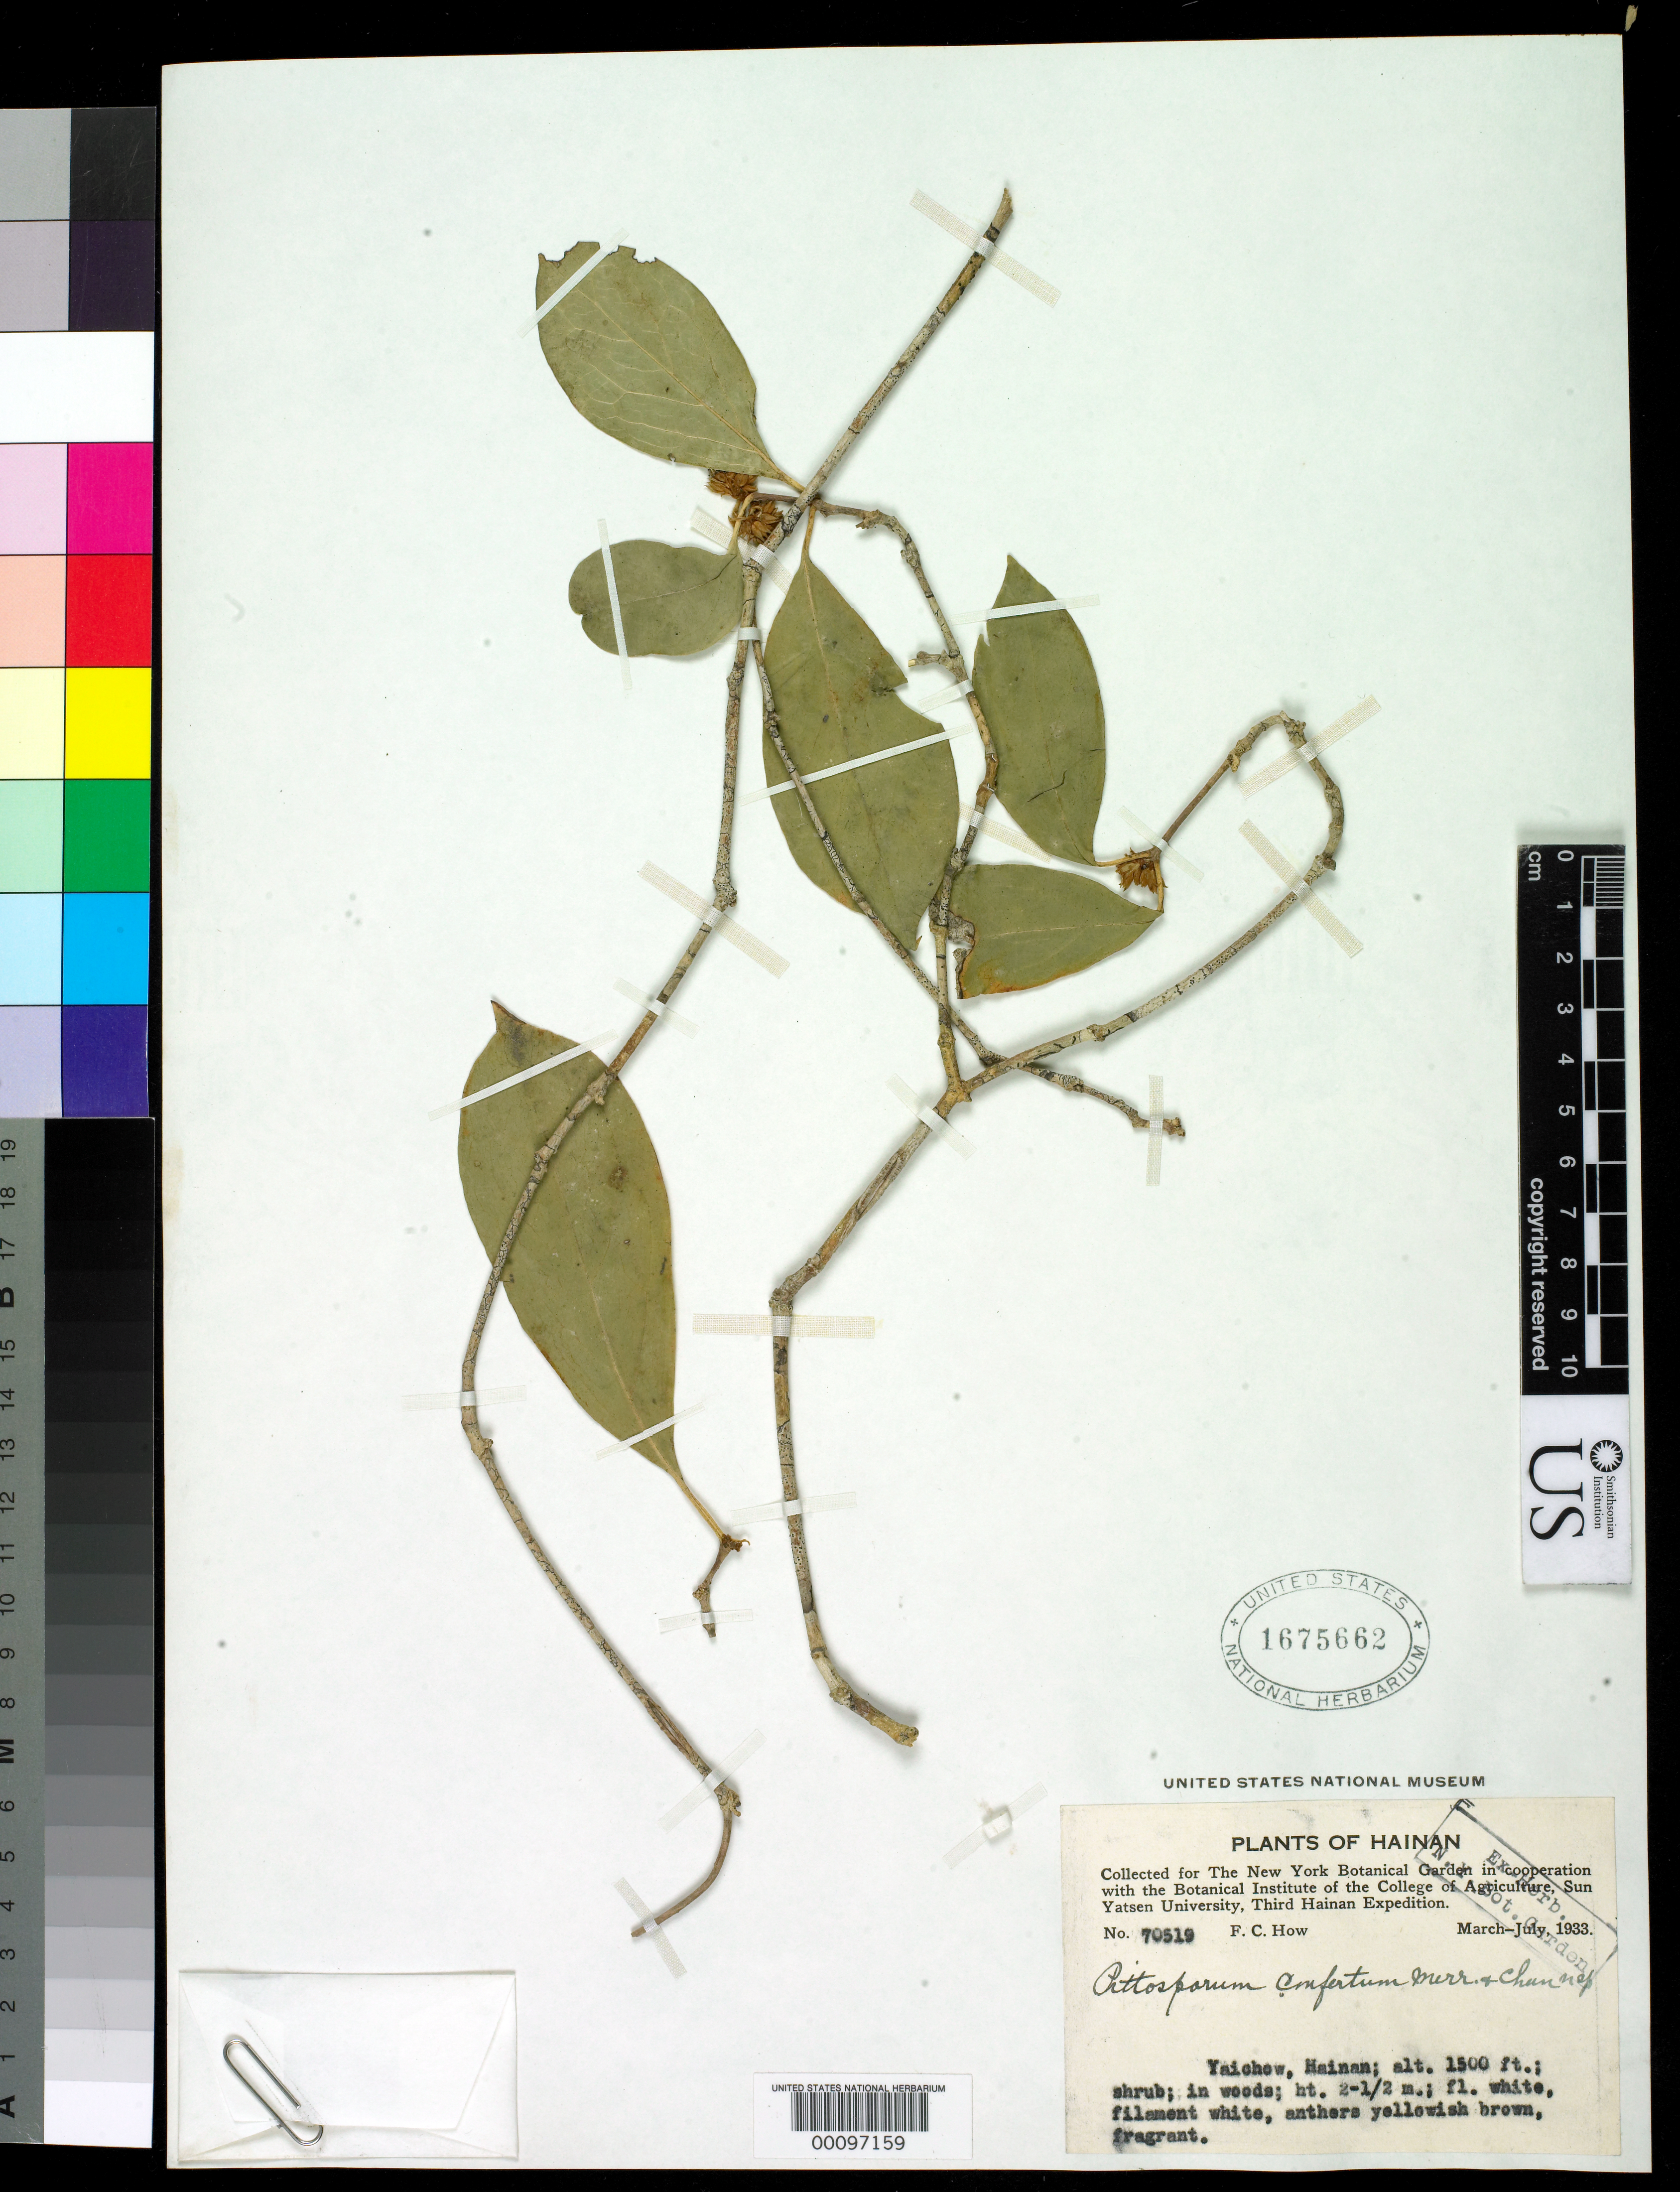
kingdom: Plantae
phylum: Tracheophyta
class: Magnoliopsida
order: Apiales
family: Pittosporaceae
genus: Pittosporum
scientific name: Pittosporum confertum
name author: Merr. & Chun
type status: Isotype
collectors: F. How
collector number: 70519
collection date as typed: Mar 1933 to -- Jul 1933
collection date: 1933-03/1933-07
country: China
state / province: Hainan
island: Hainan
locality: Yaichow.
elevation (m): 457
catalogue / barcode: US 1675662